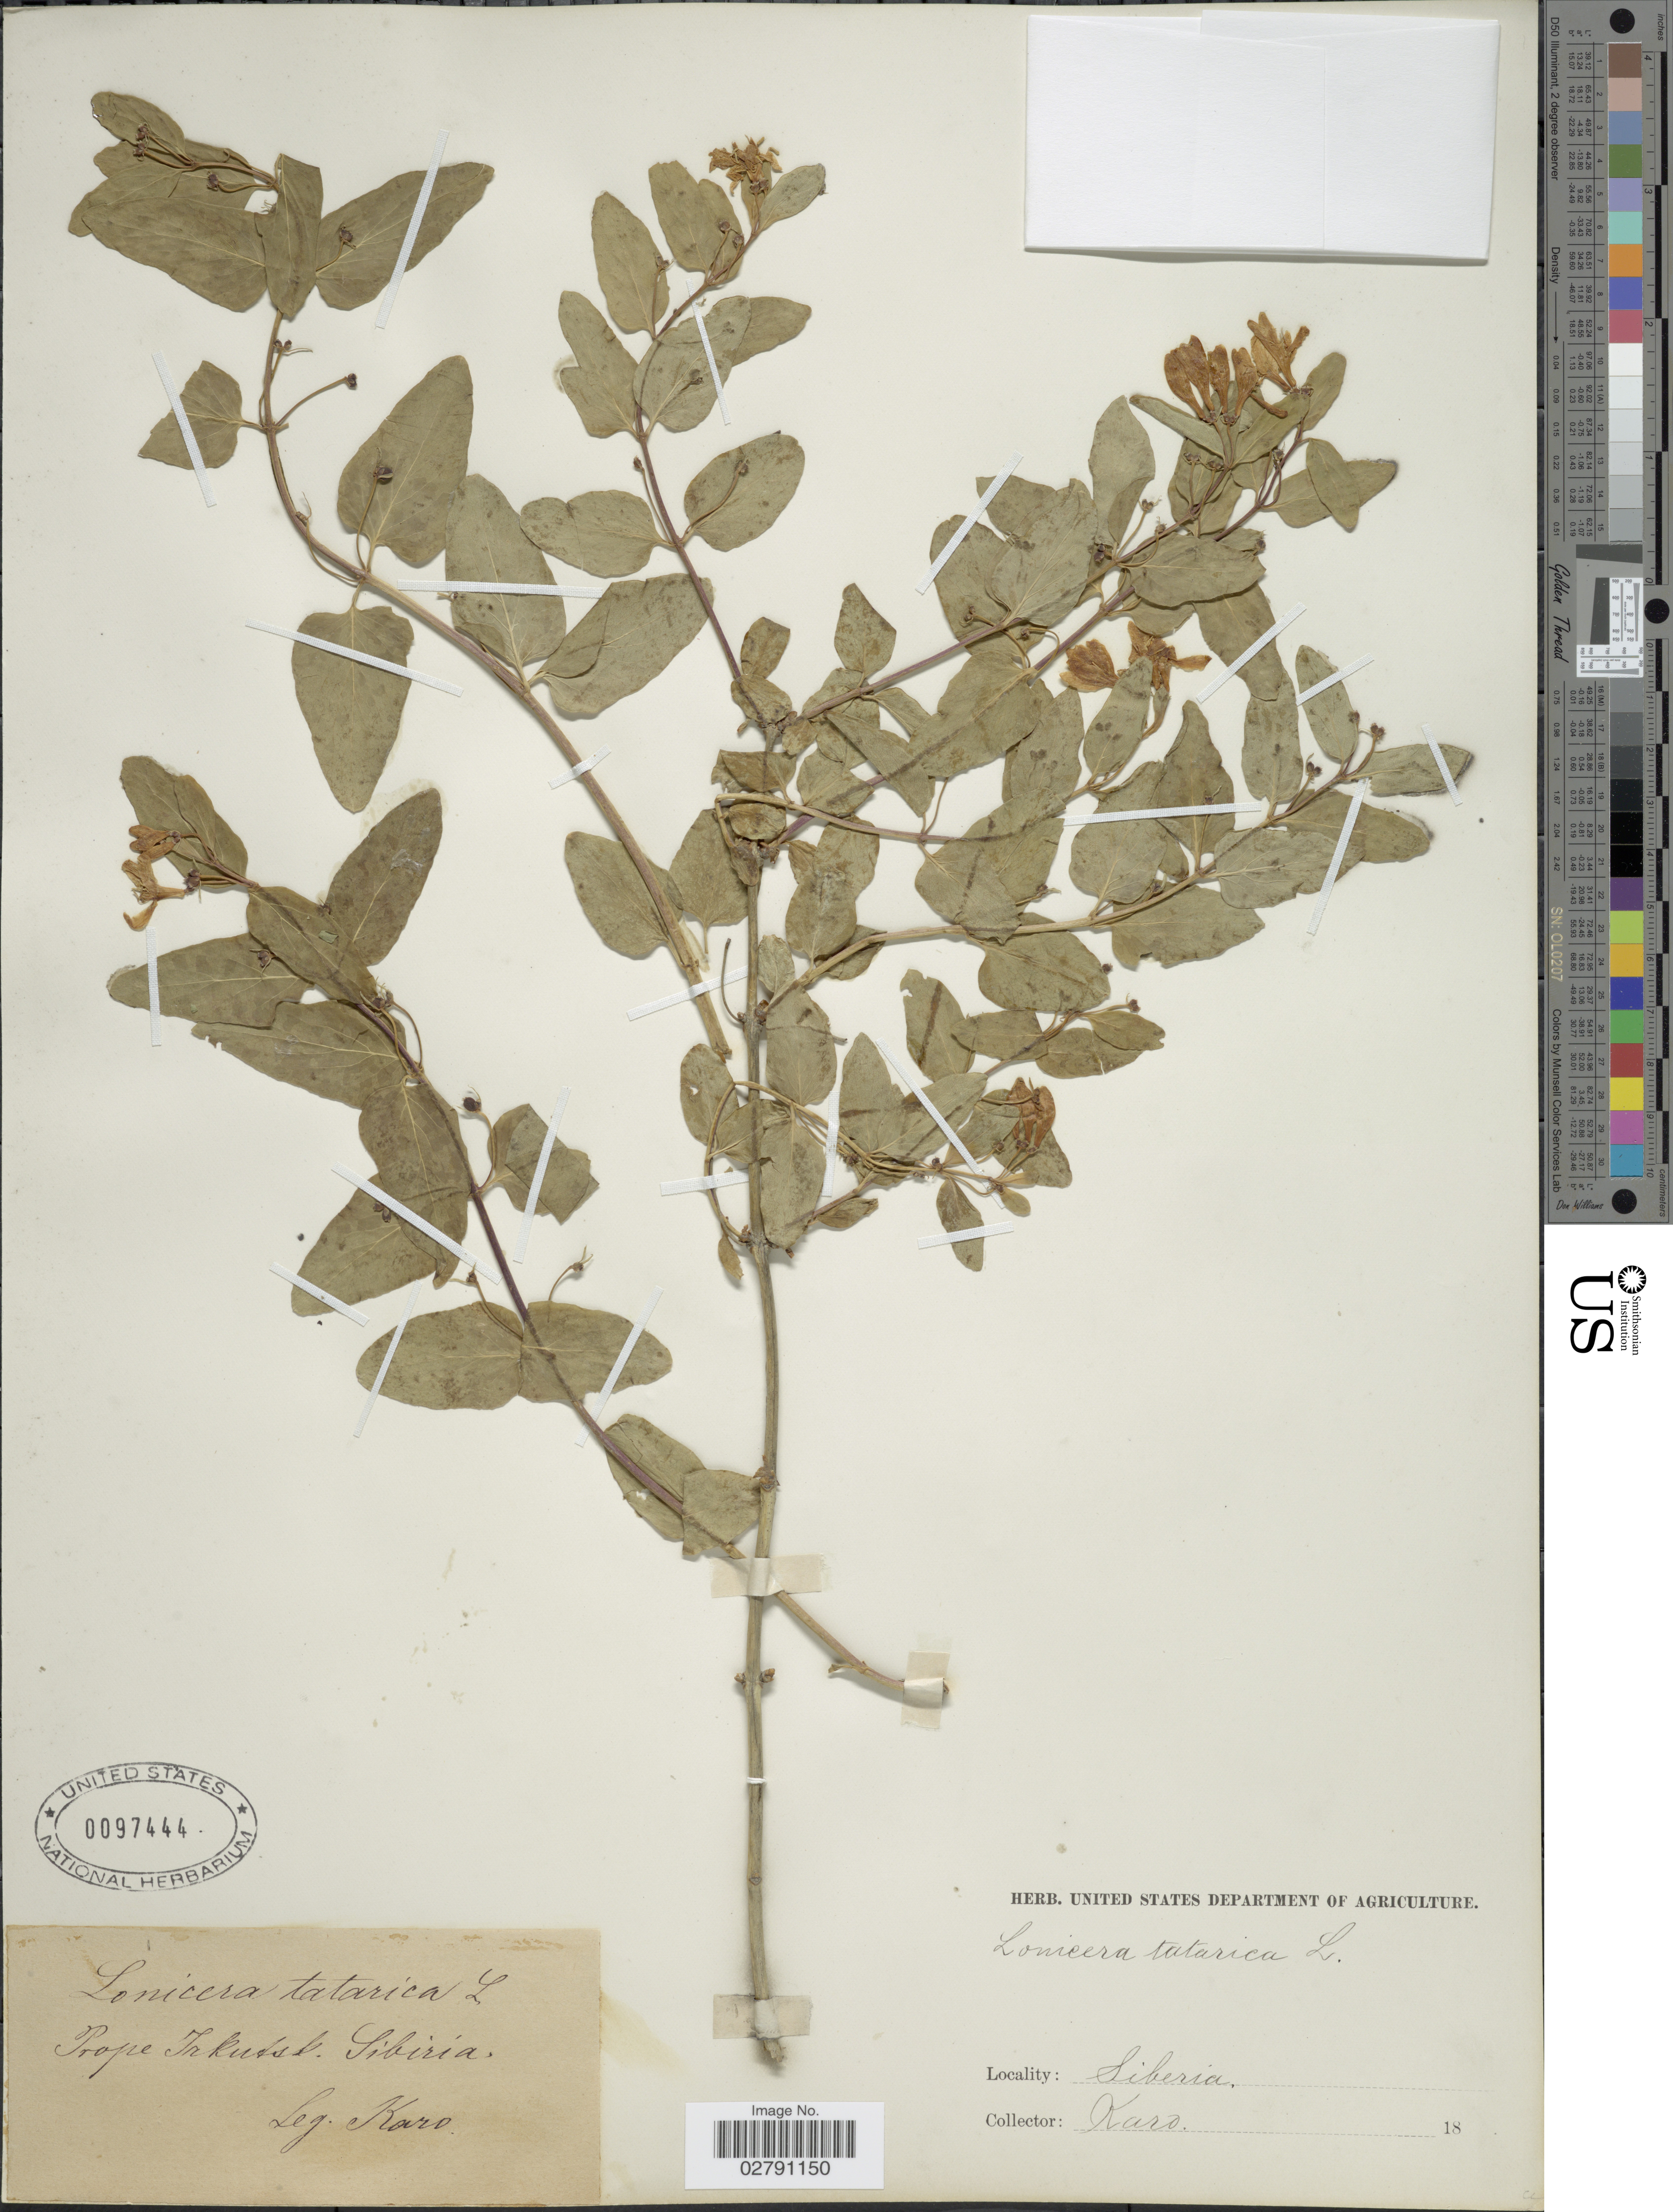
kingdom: Plantae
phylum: Tracheophyta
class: Magnoliopsida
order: Dipsacales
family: Caprifoliaceae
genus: Lonicera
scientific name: Lonicera tatarica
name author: L.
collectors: Karo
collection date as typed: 18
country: Russian Federation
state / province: Irkutsk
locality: Prope Irkutsk, Sibiria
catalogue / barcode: US 97444